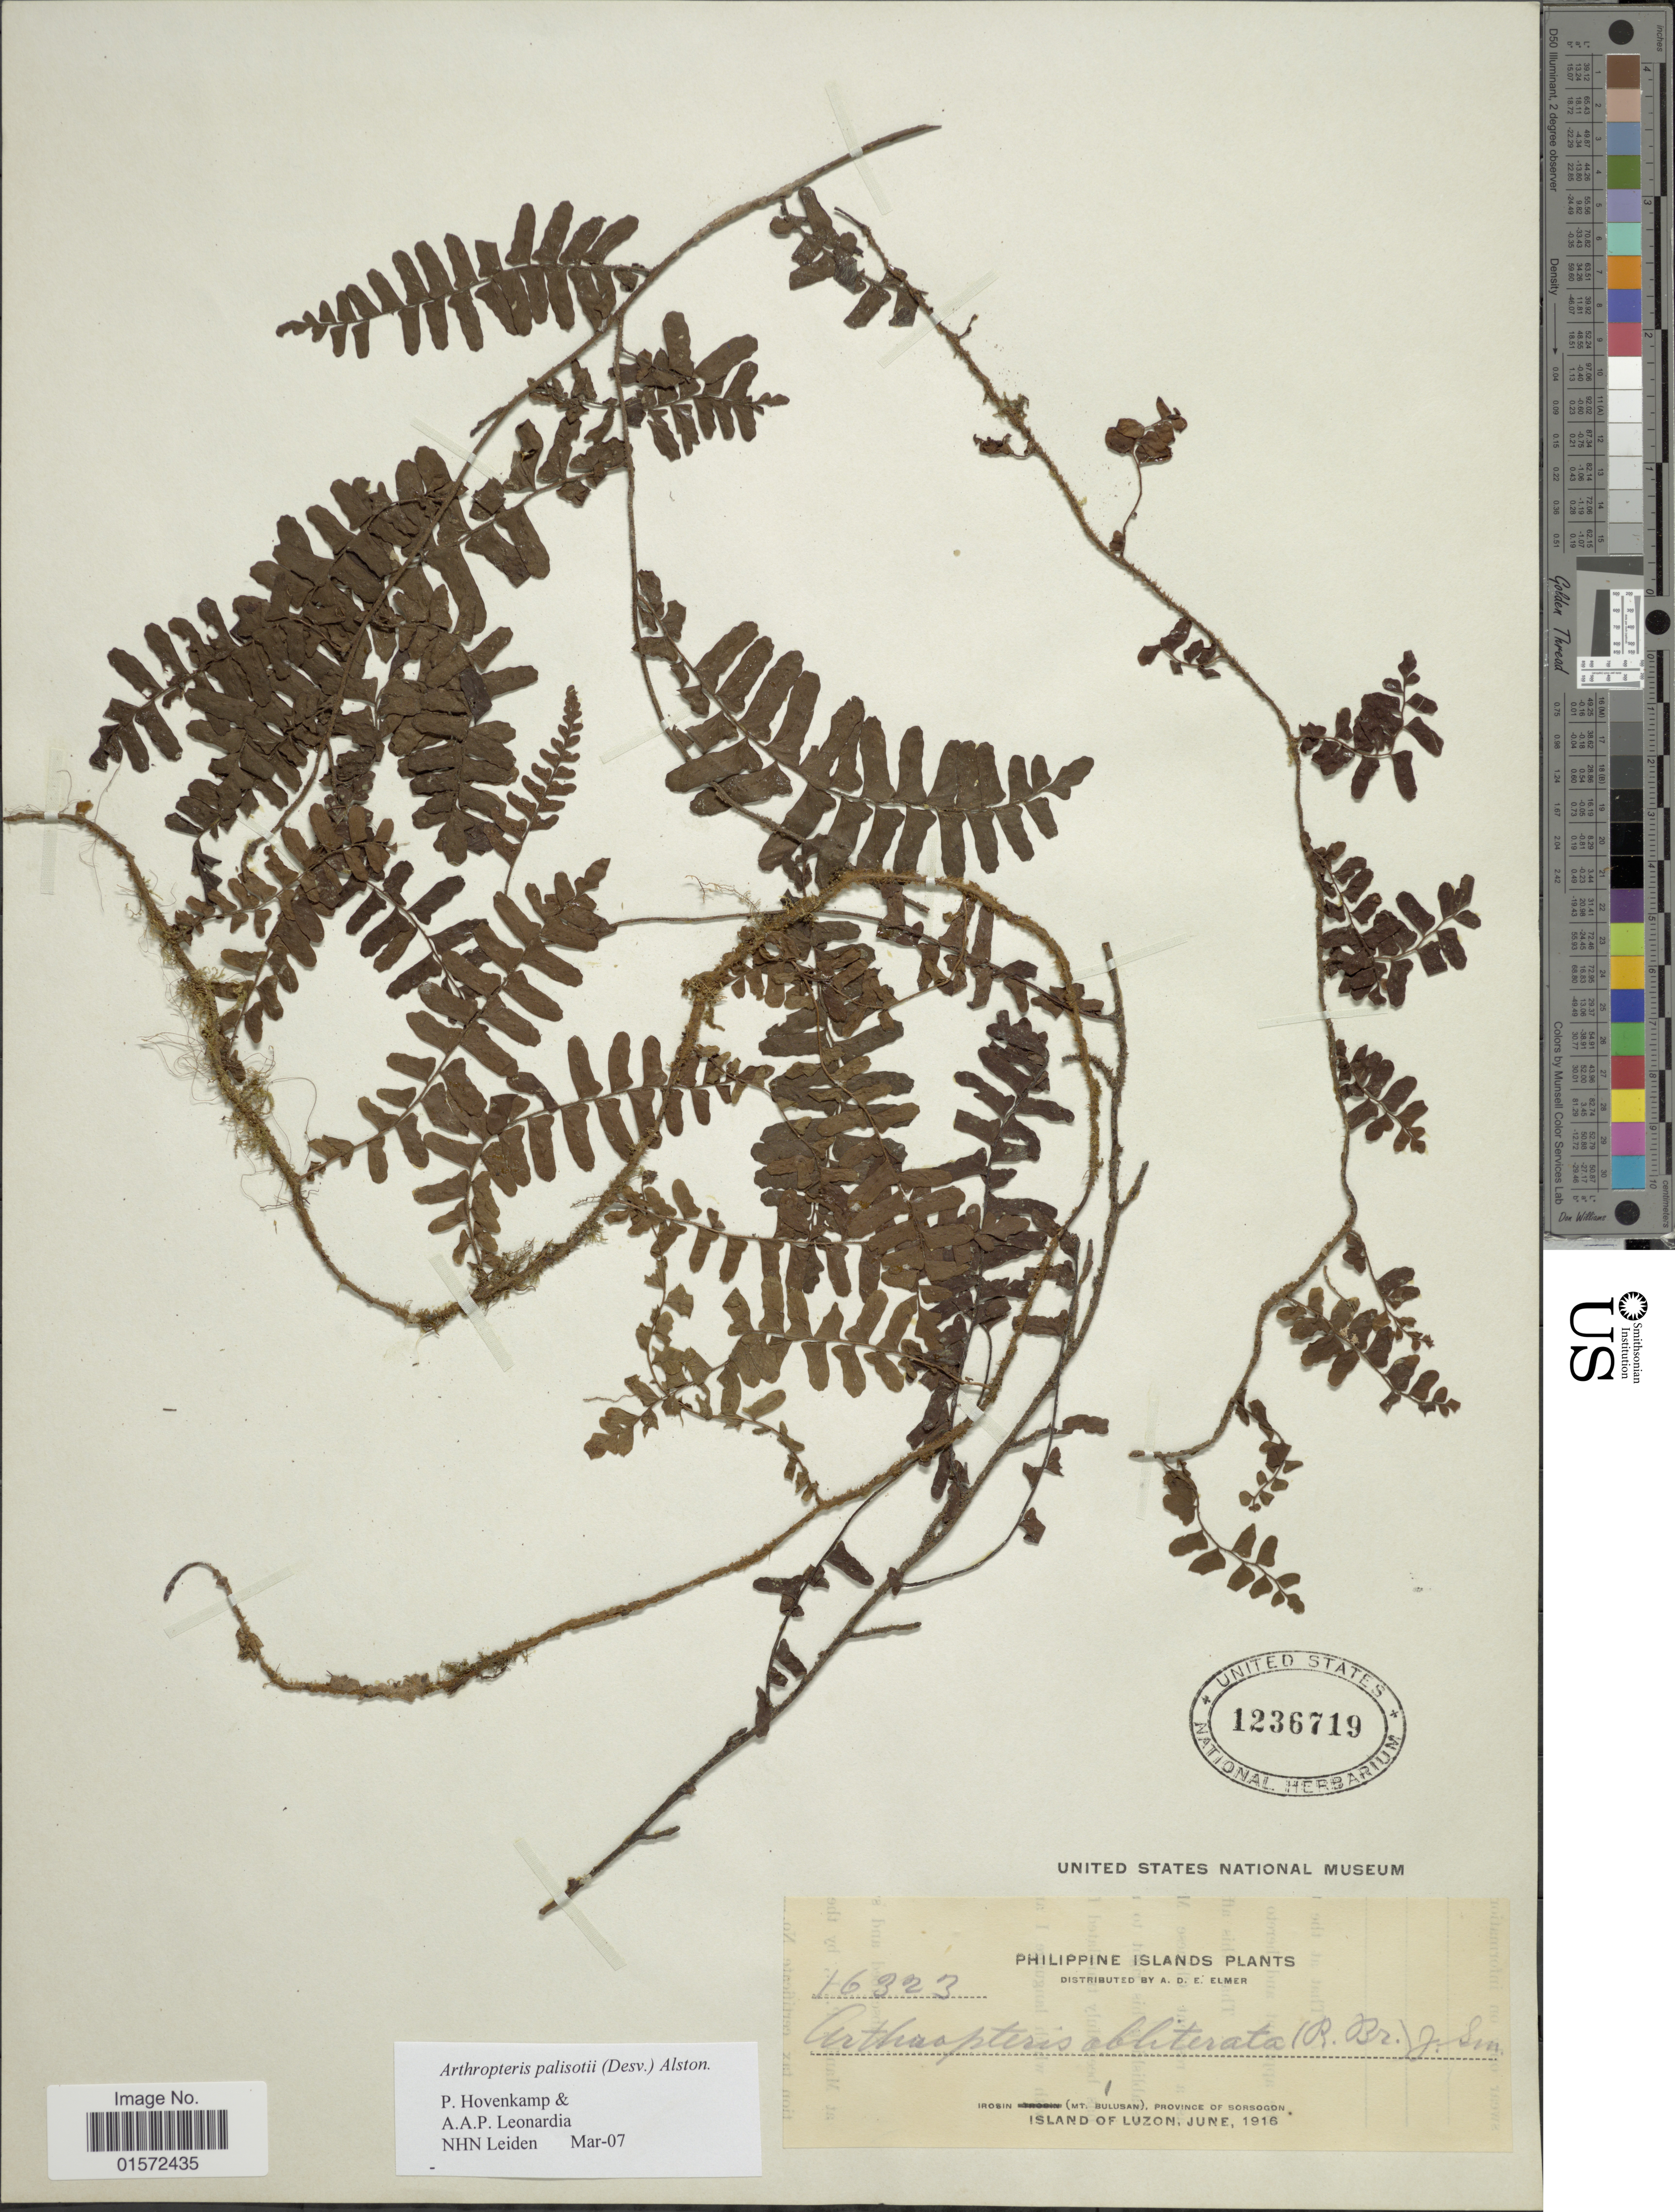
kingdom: Plantae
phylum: Tracheophyta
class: Polypodiopsida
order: Polypodiales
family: Tectariaceae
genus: Arthropteris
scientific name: Arthropteris palisotii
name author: (Desv.) Alston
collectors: A. D. E. Elmer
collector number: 16323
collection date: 1916-06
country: Philippines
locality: Philippine island plants, irosin(mt.Bulusan), Province of Sorsogon, Island of Luzon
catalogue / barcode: US 1236719